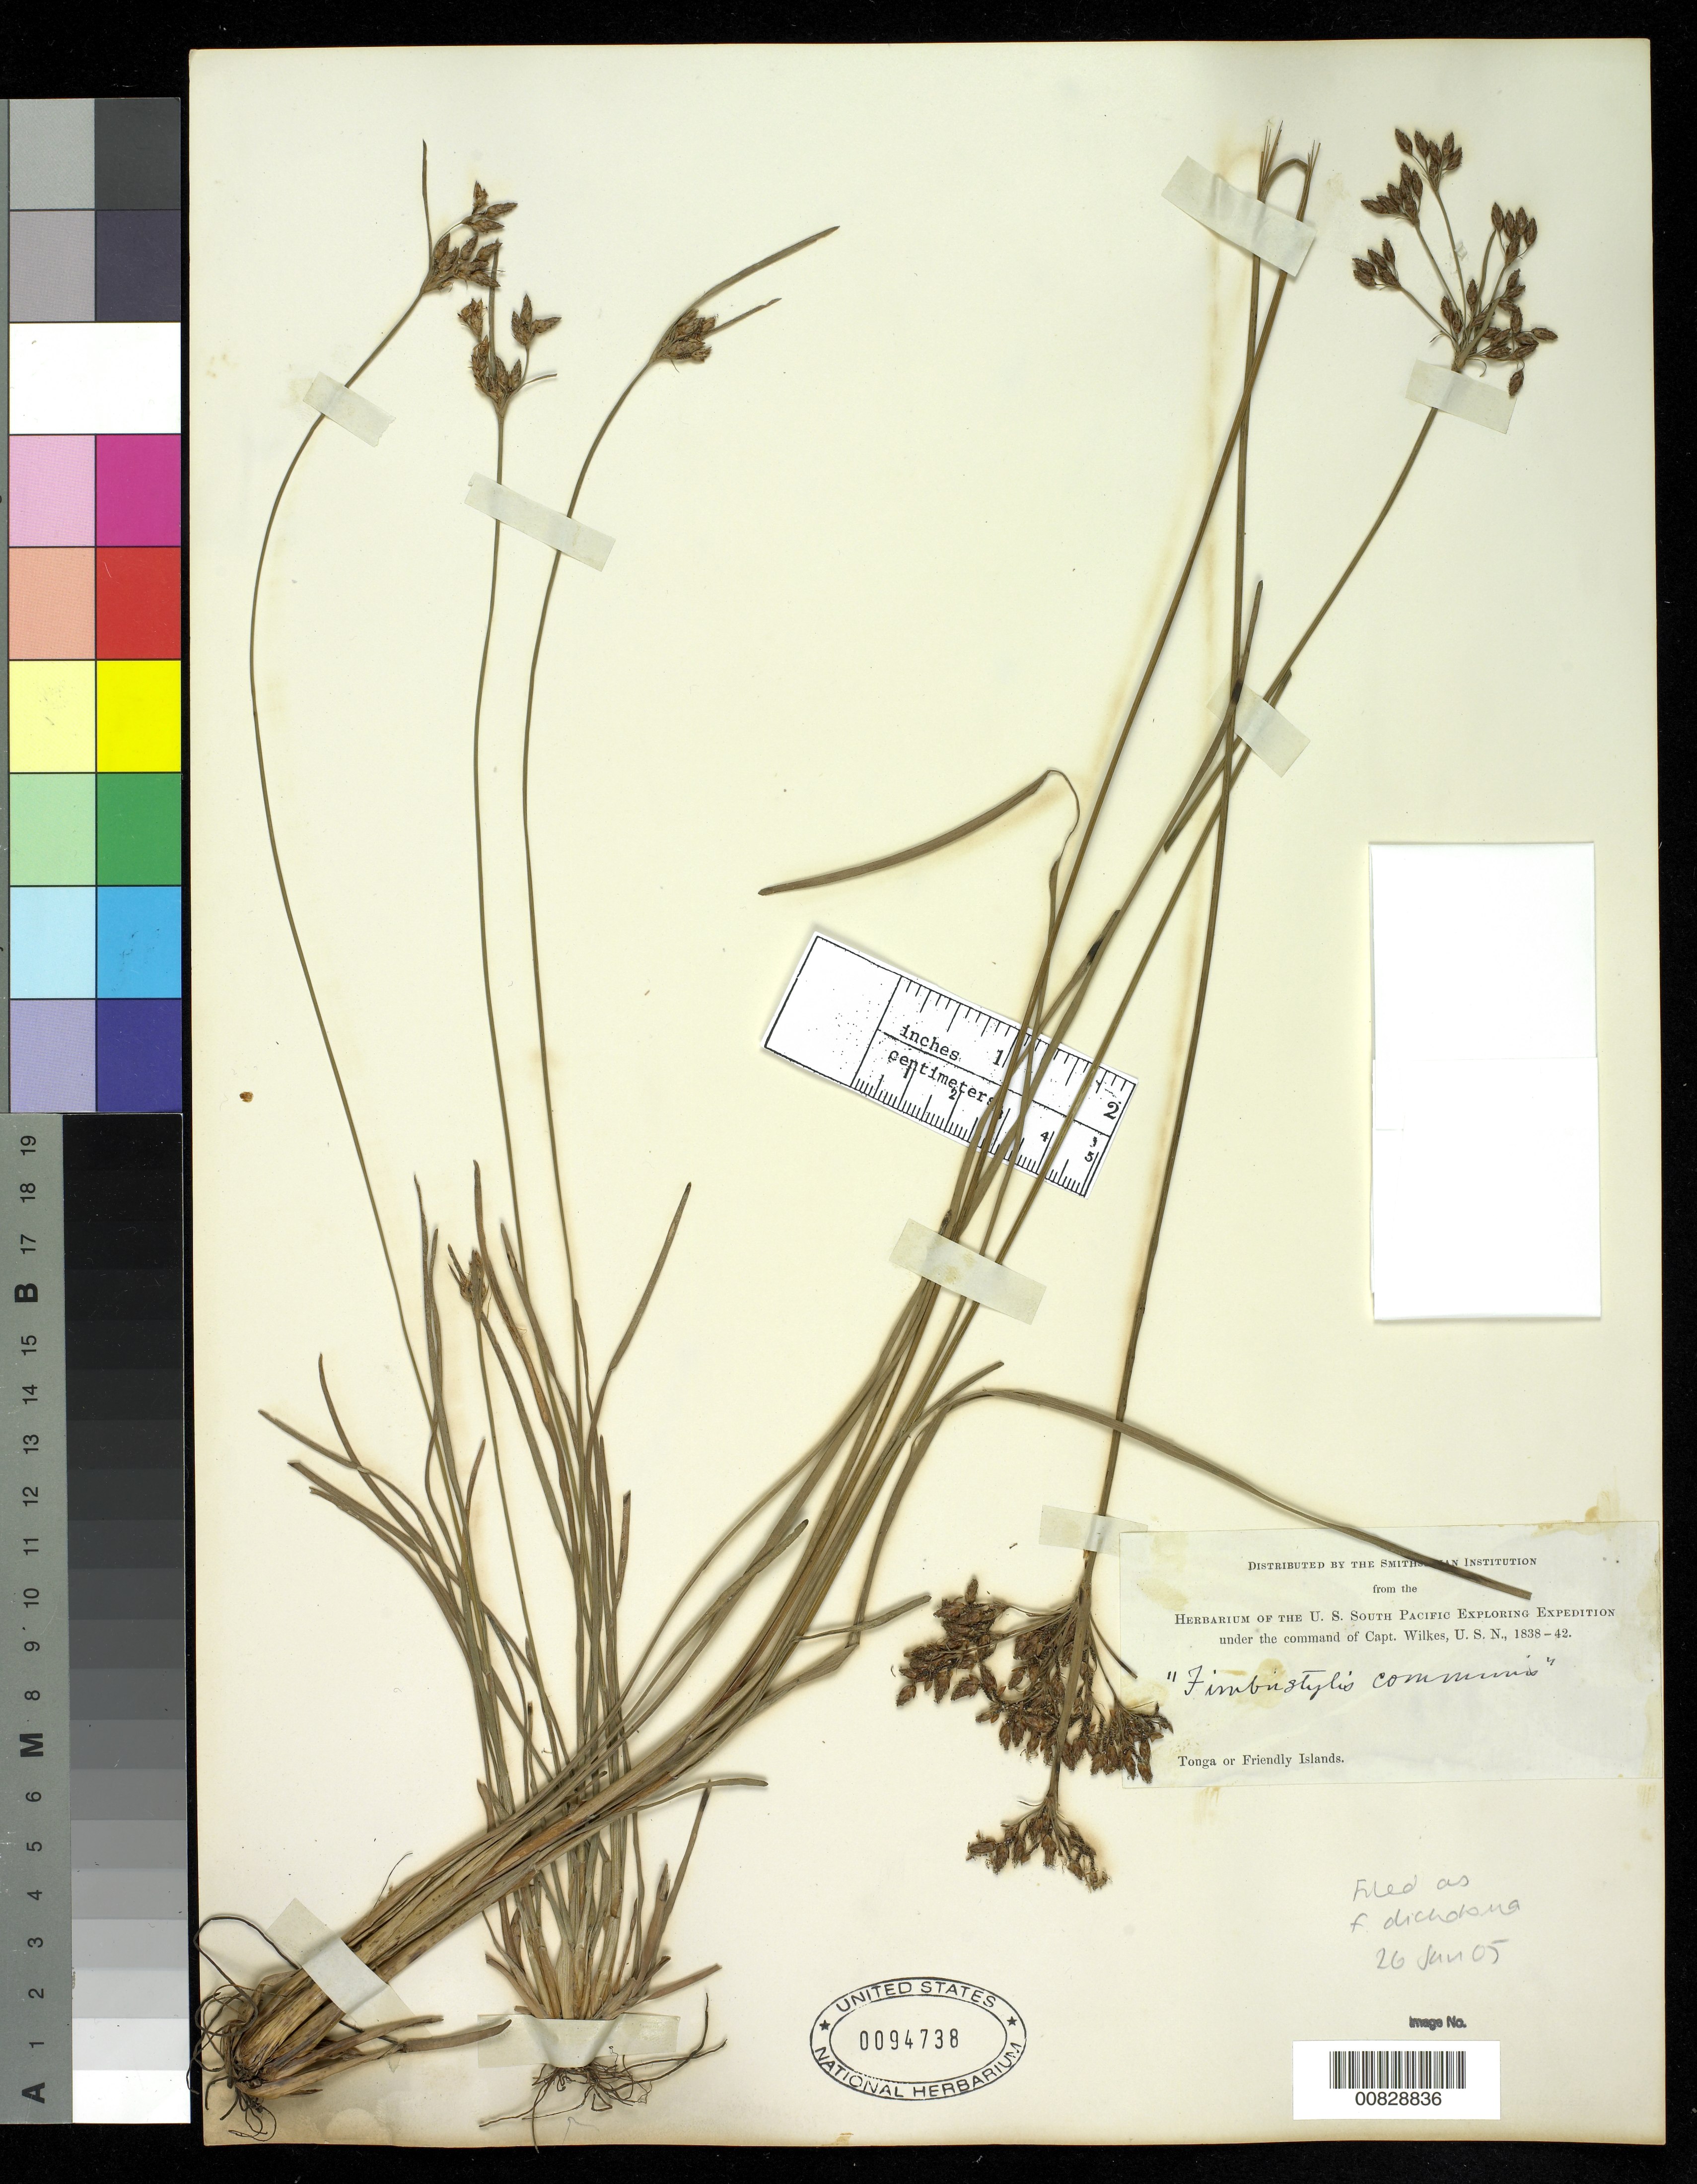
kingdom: Plantae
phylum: Tracheophyta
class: Liliopsida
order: Poales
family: Cyperaceae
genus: Fimbristylis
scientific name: Fimbristylis dichotoma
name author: (L.) Vahl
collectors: Wilkes Explor. Exped.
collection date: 1838/1842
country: Tonga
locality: Tonga or Friendly Islands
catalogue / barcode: US 94738